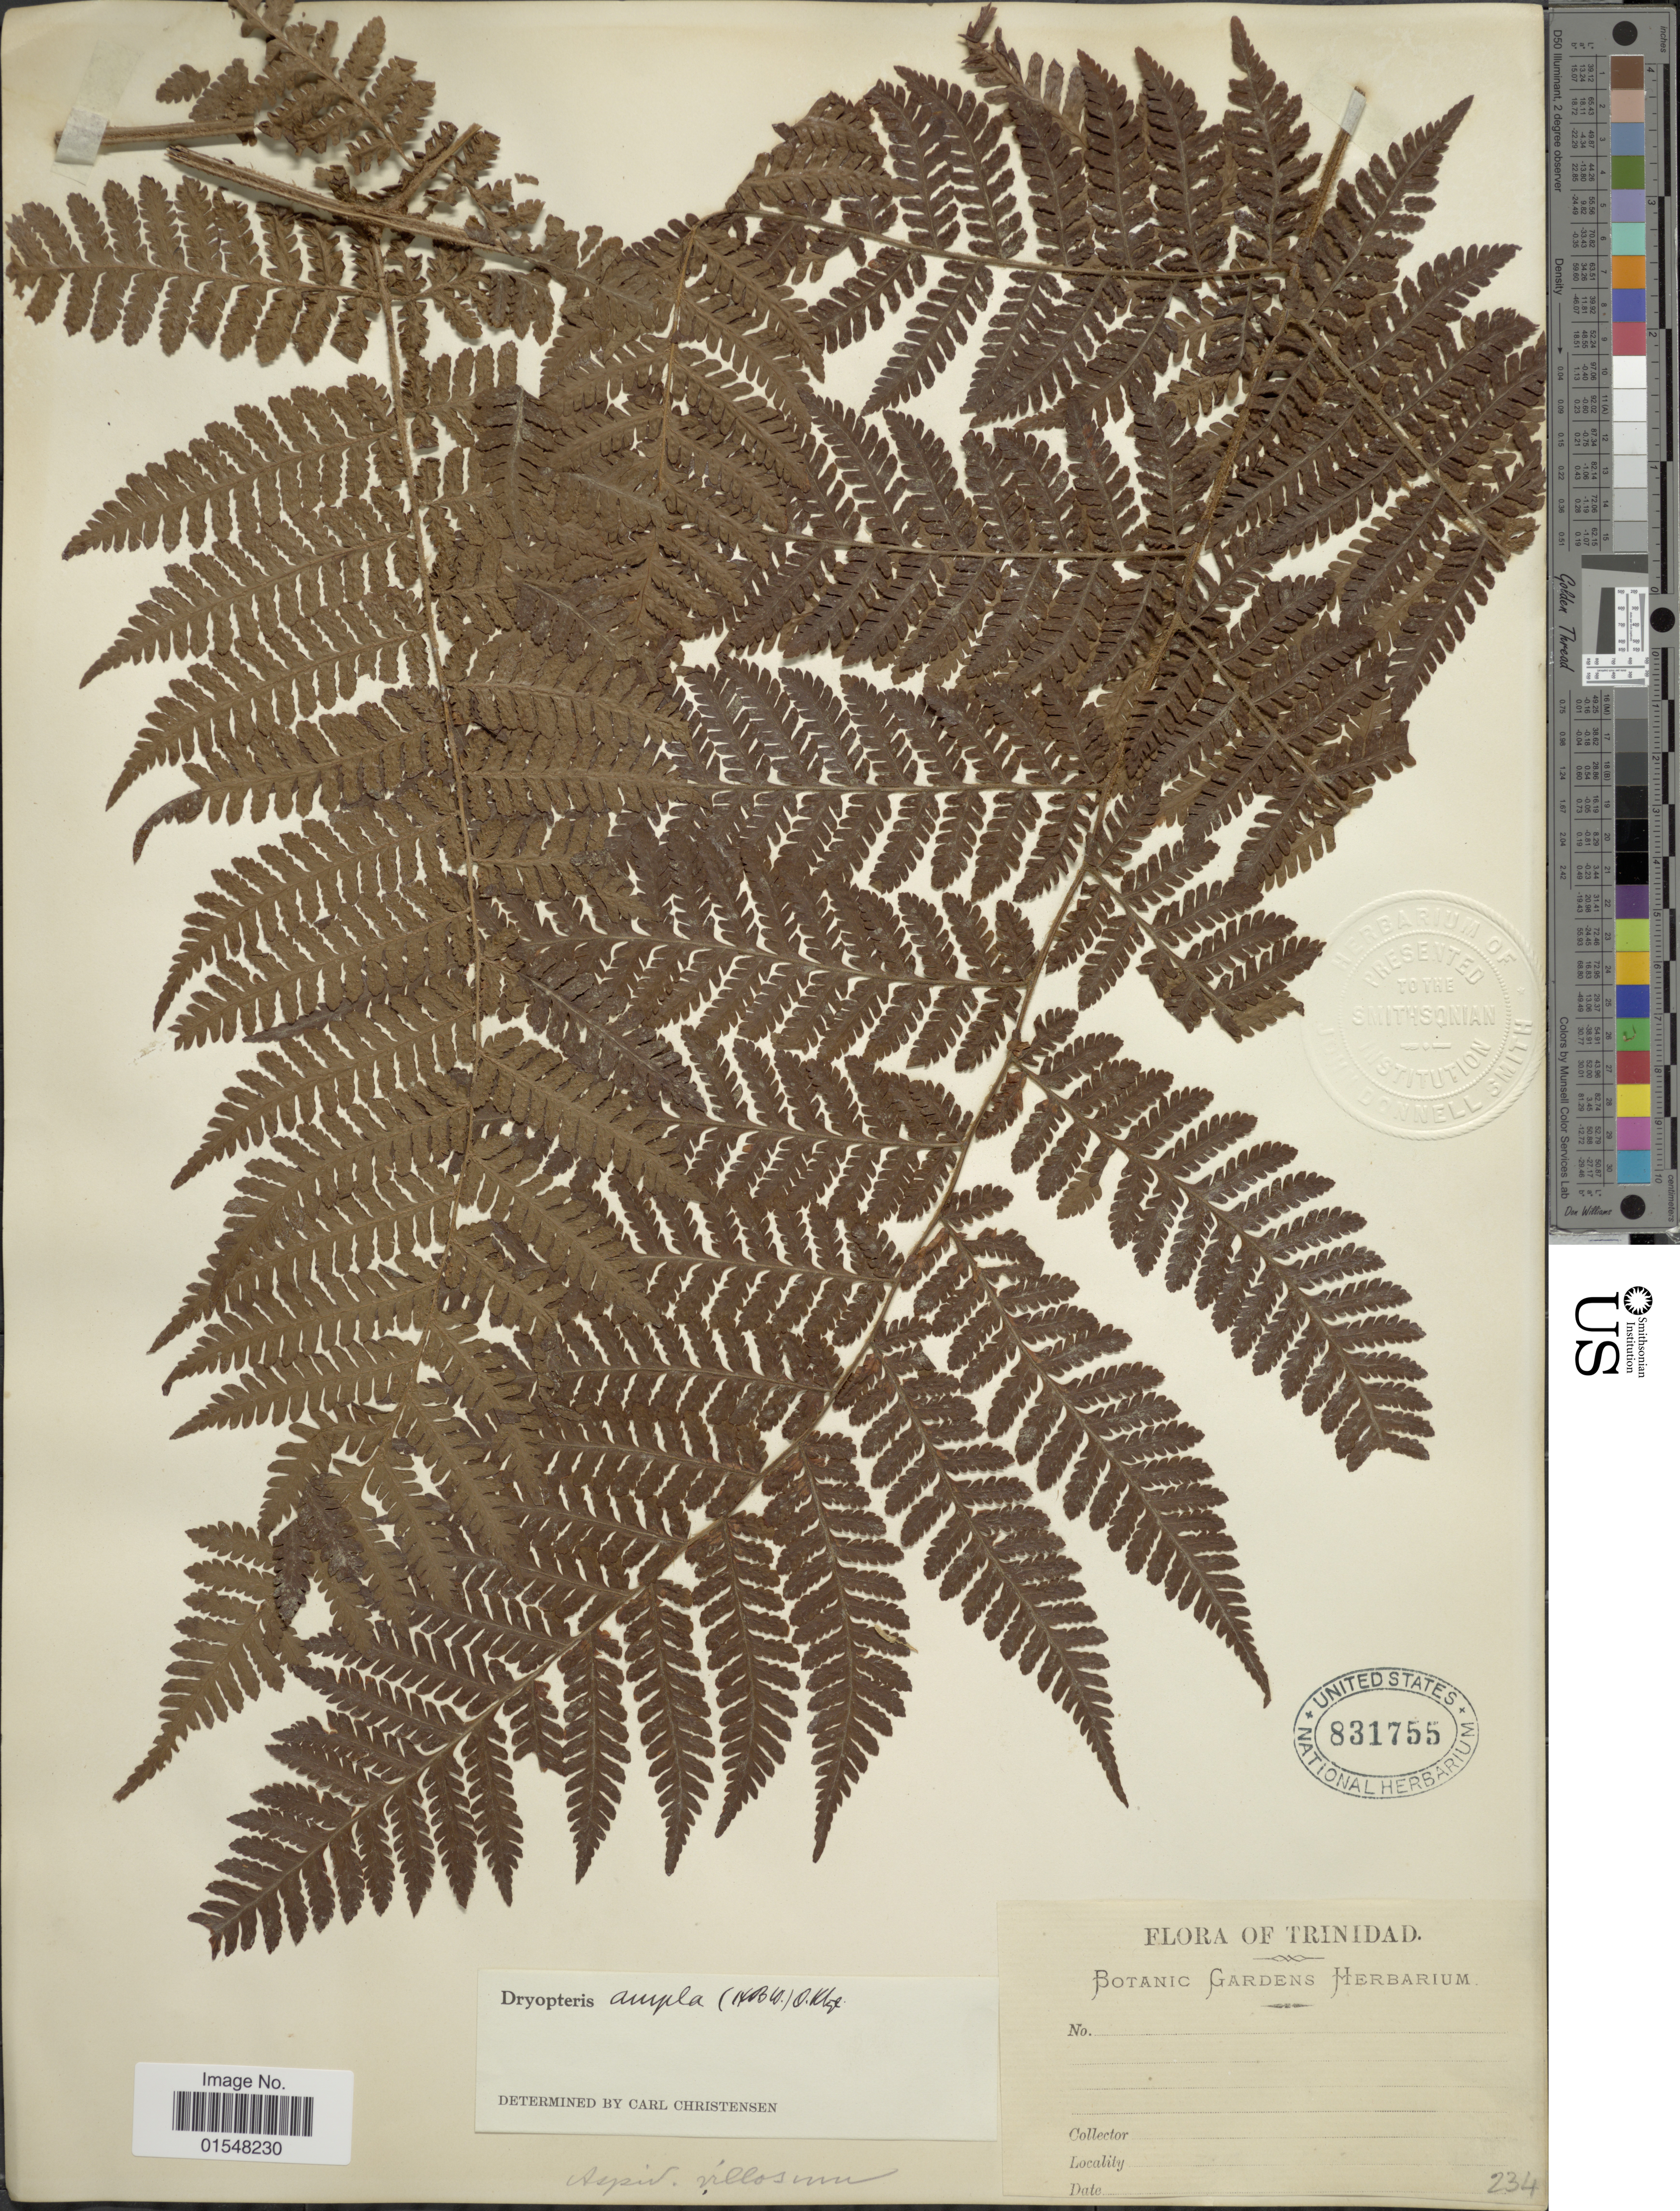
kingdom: Plantae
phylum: Tracheophyta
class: Polypodiopsida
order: Polypodiales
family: Dryopteridaceae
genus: Ctenitis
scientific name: Ctenitis sloanei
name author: (Poepp. ex Spreng.) C.V. Morton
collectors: ex herb. Bot. Gard.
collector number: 234 *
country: Trinidad and Tobago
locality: Trinidad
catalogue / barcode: US 831755